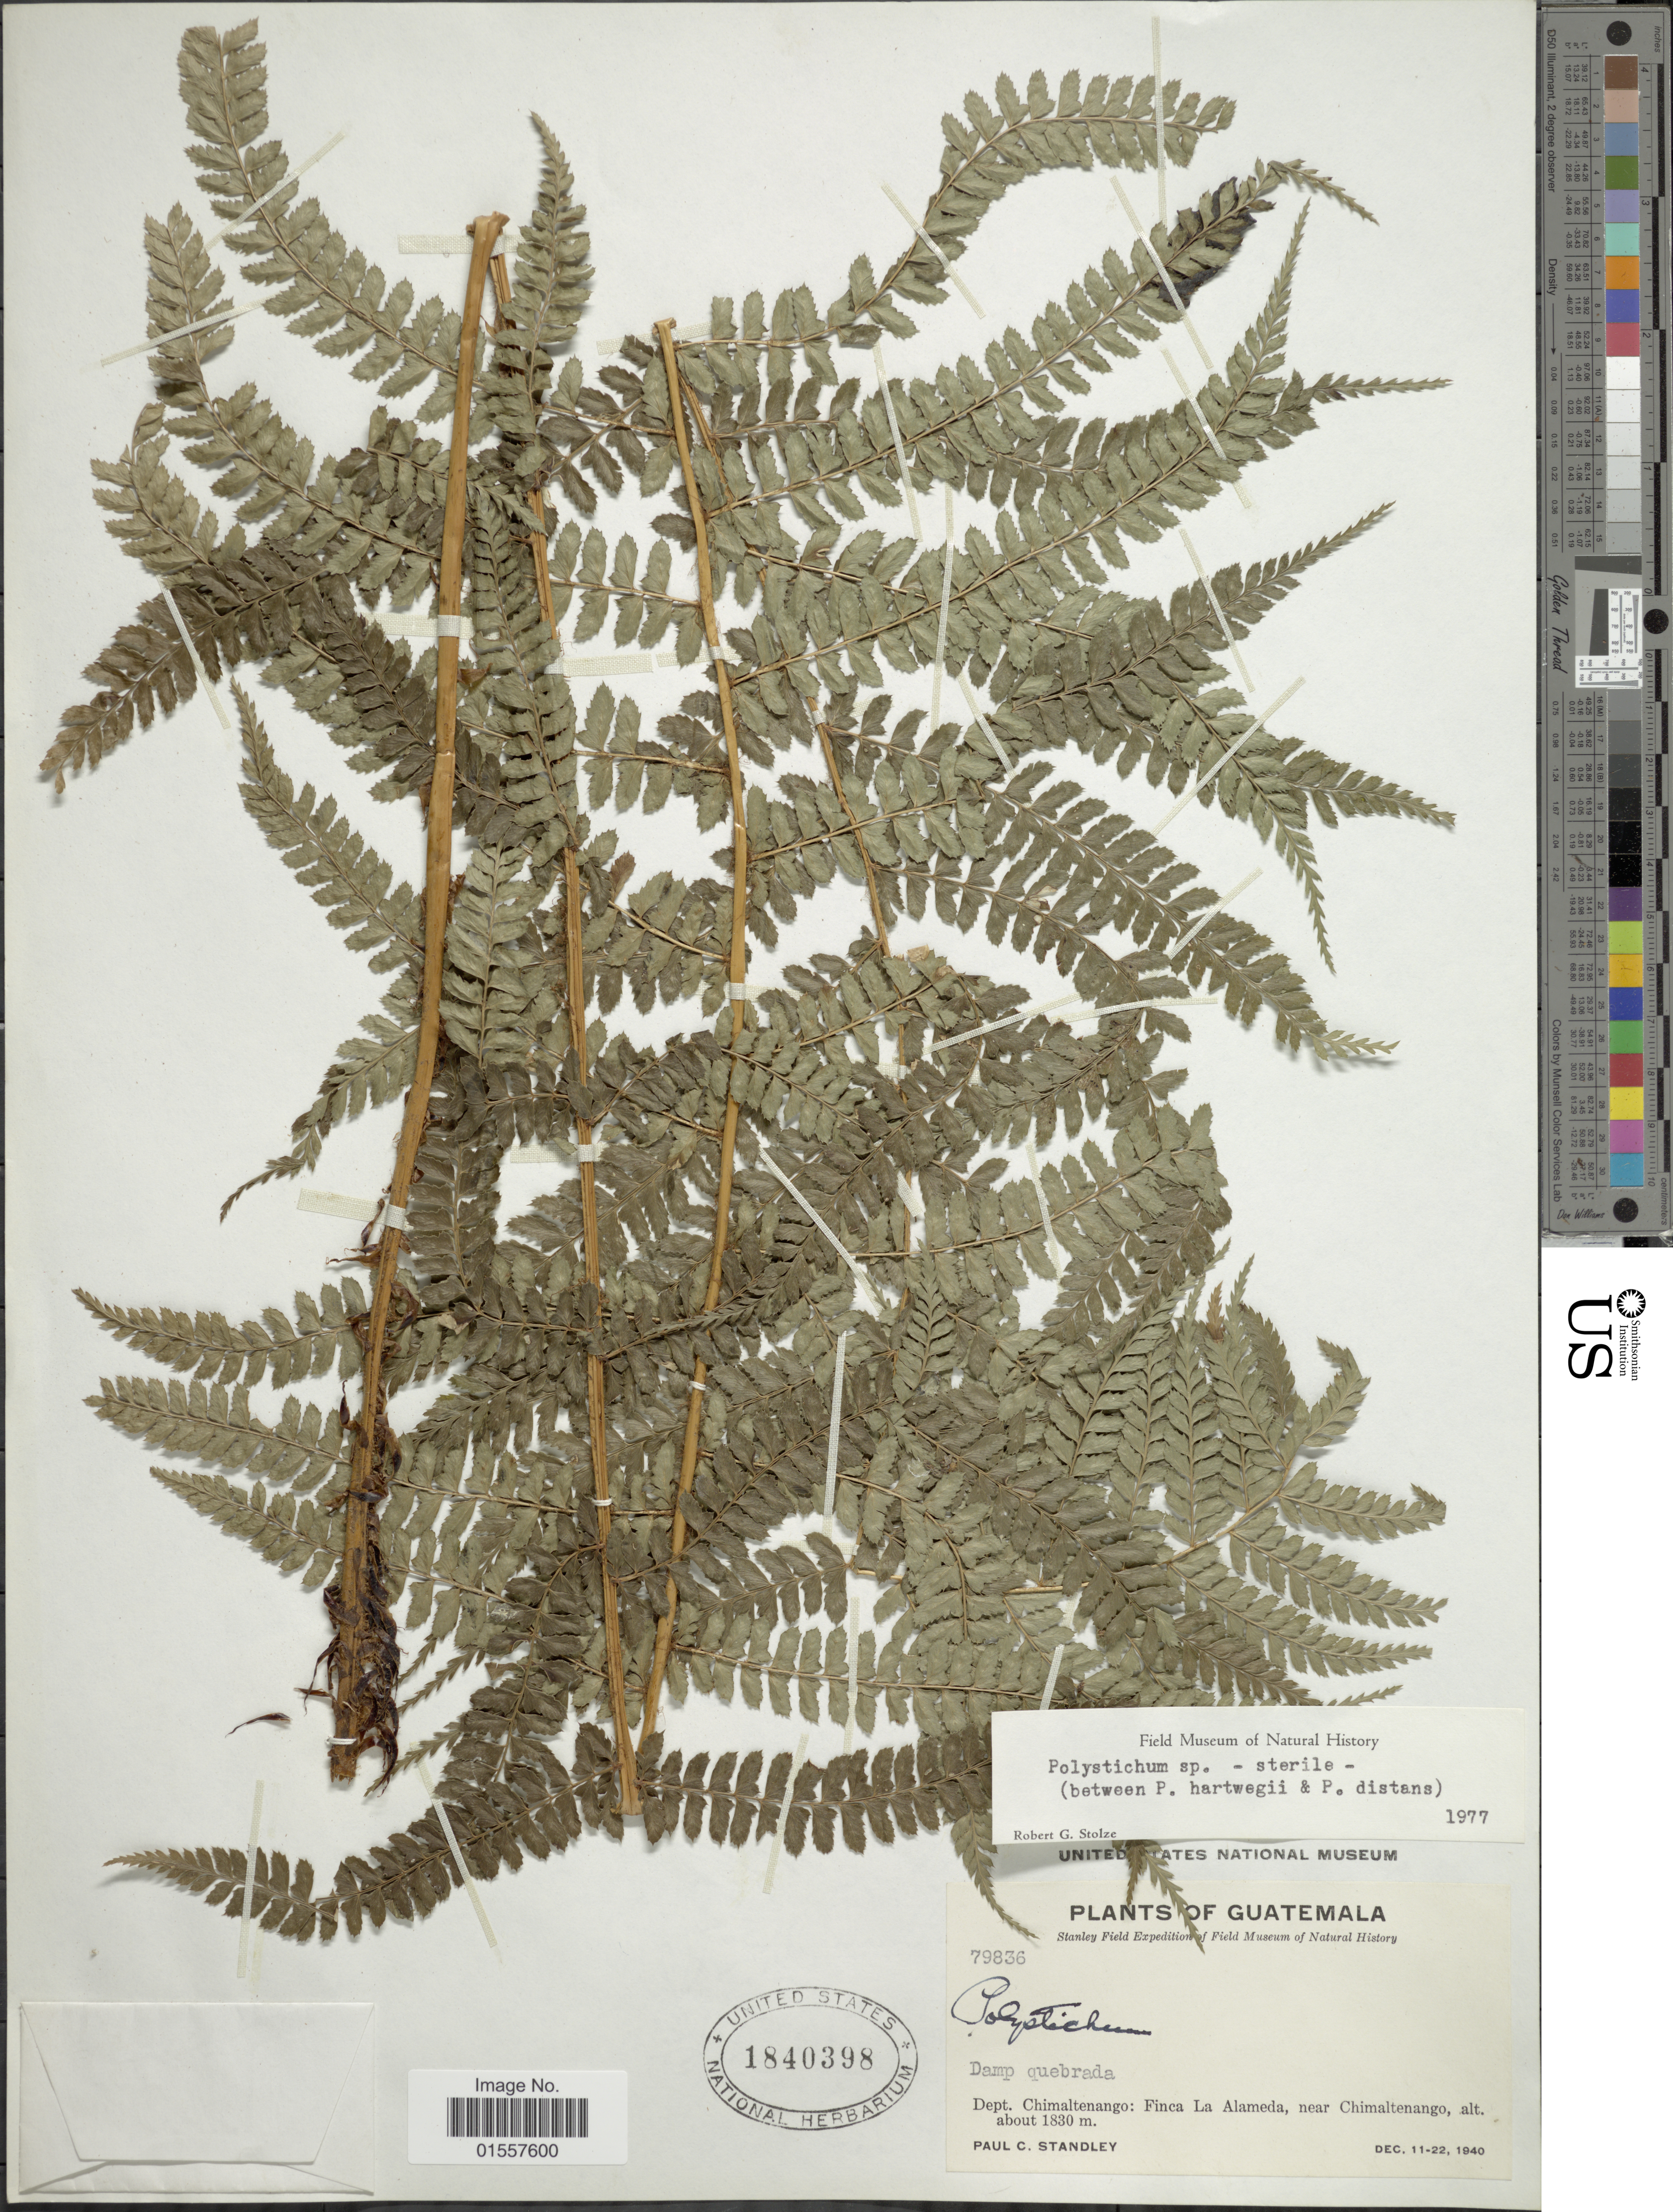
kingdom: Plantae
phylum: Tracheophyta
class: Polypodiopsida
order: Polypodiales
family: Dryopteridaceae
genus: Polystichum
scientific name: Polystichum distans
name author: E. Fourn.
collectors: P. C. Standley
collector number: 79836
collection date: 1940-12-11/1940-12-22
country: Guatemala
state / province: Chimaltenango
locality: Dept. Chimaltenango: Finca La Alameda, near Chimaltenango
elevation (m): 1930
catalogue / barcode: US 1840398